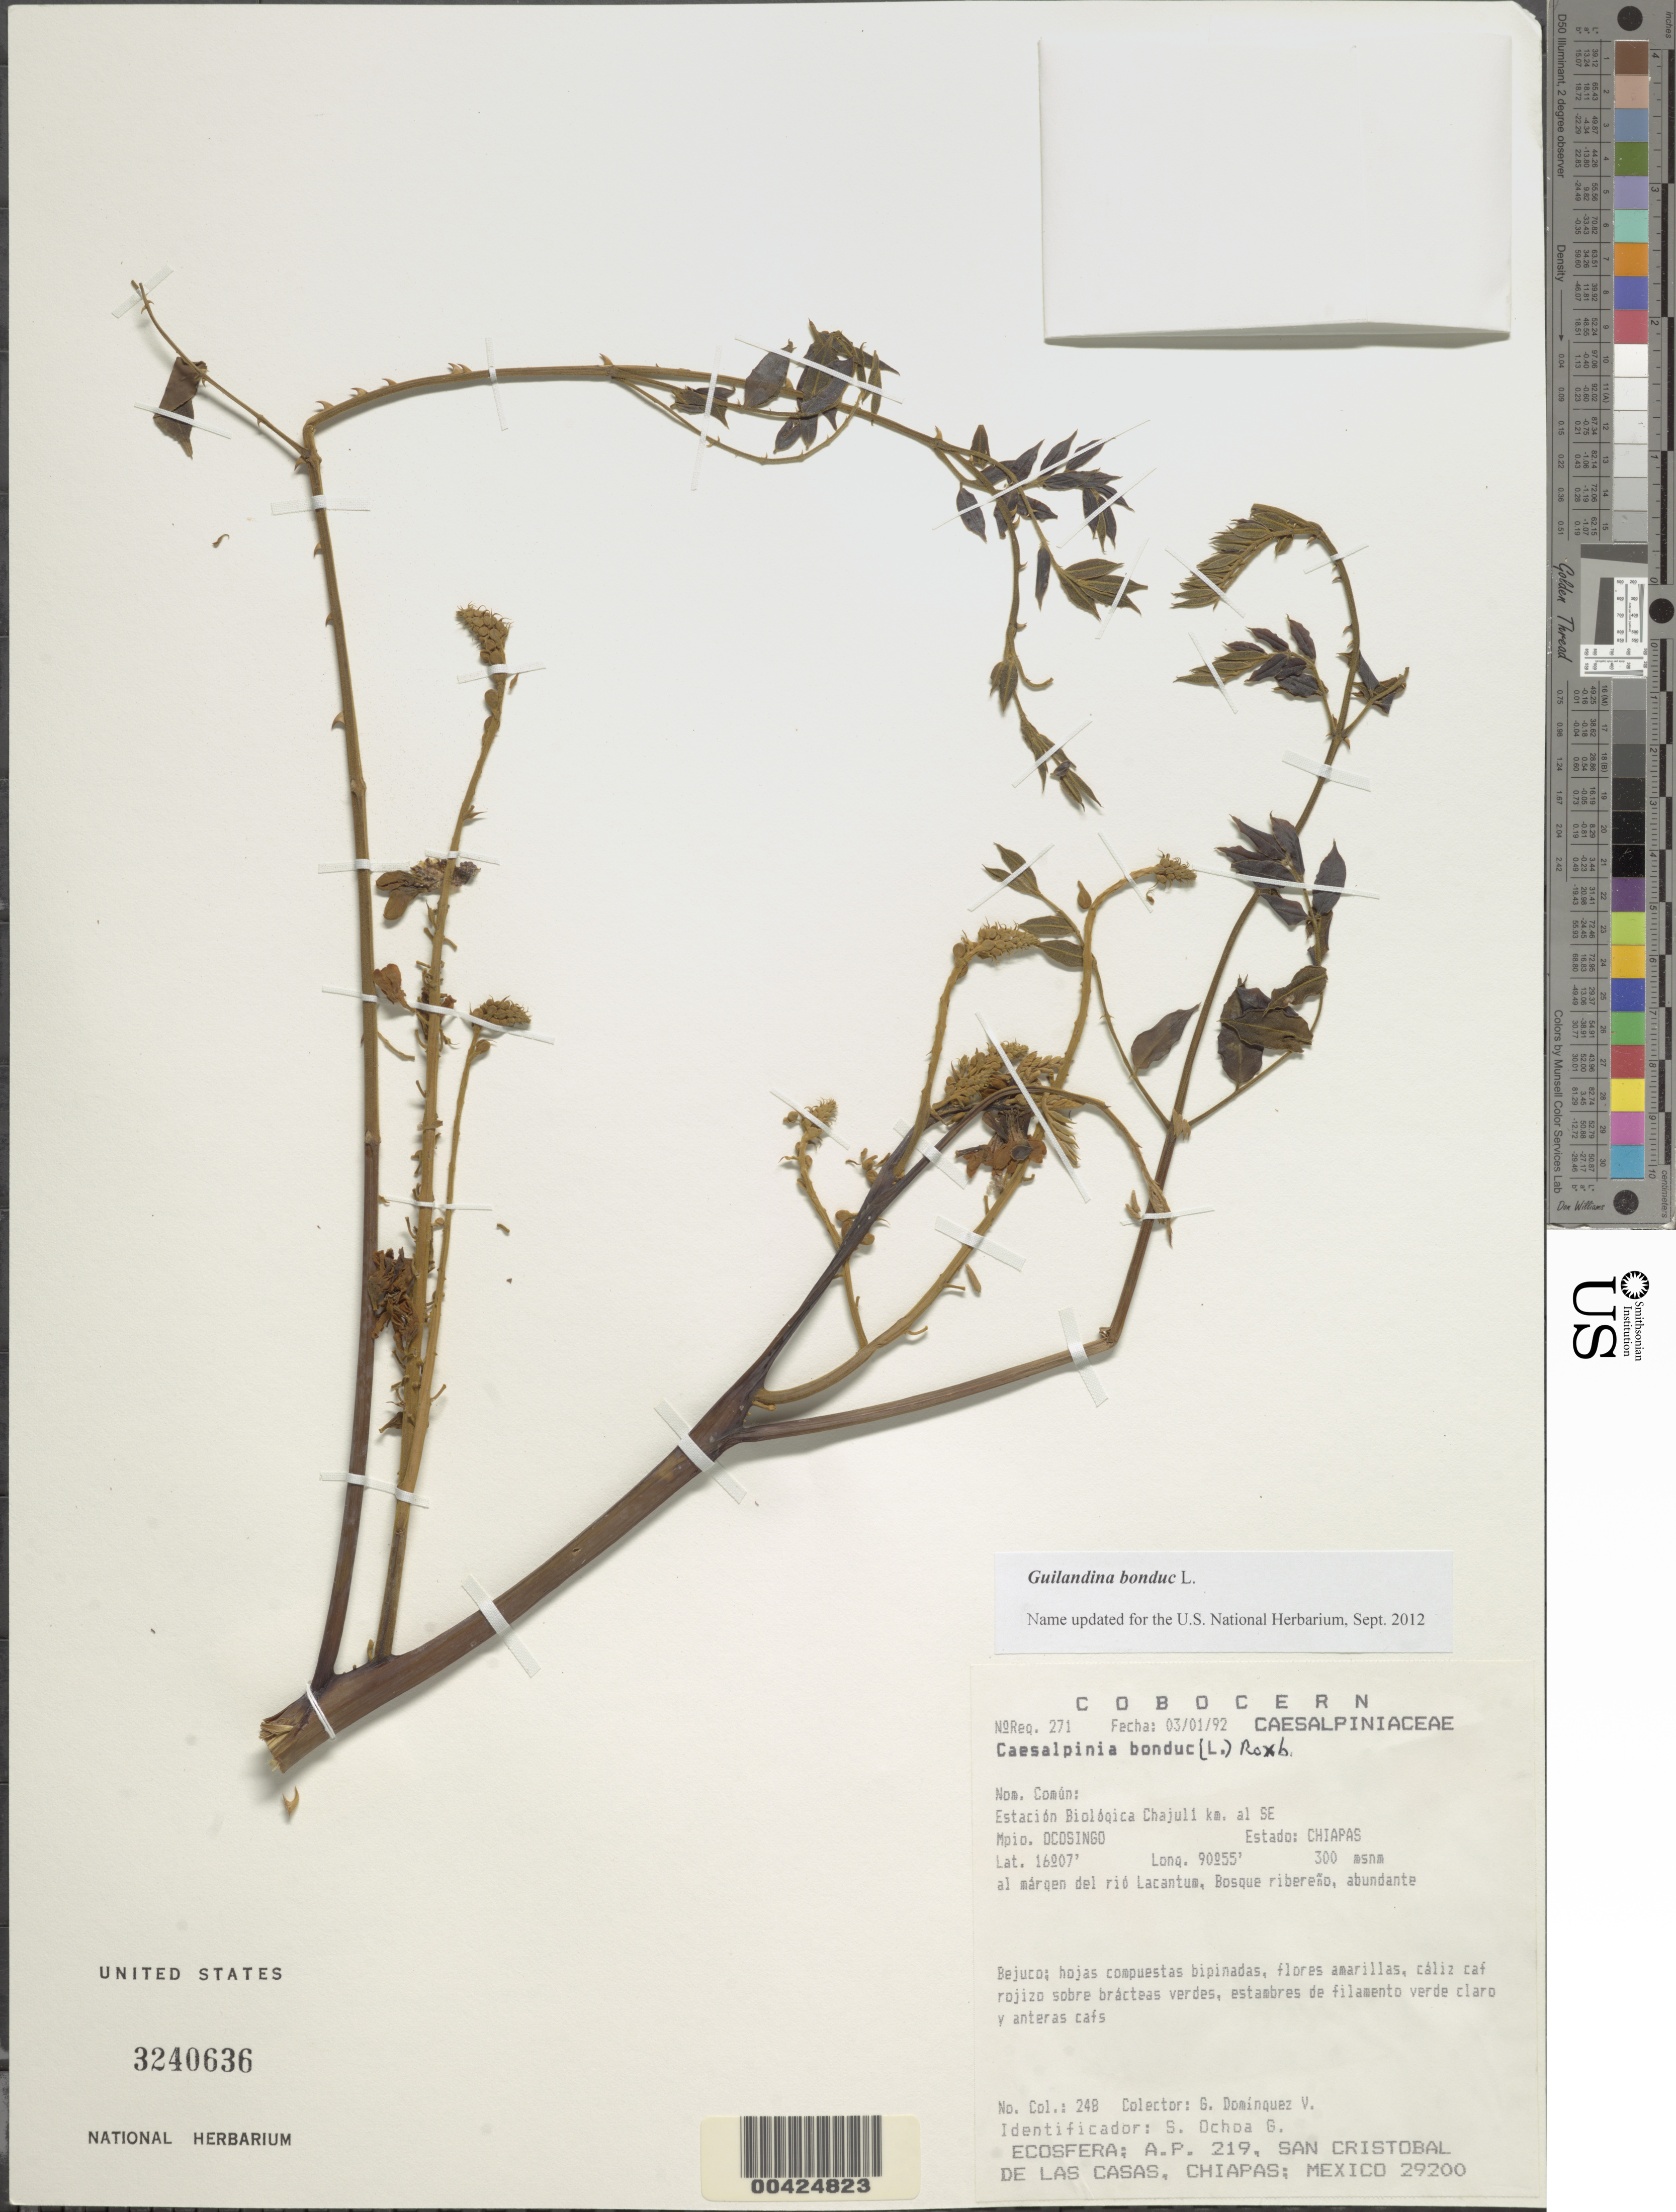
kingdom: Plantae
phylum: Tracheophyta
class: Magnoliopsida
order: Fabales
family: Fabaceae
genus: Guilandina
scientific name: Guilandina bonduc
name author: L.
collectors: G. Dominquez V.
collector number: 248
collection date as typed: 03 Jan 1992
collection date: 1992-01-03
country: Guatemala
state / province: Alta Verapaz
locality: Cobán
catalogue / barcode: US 3240636